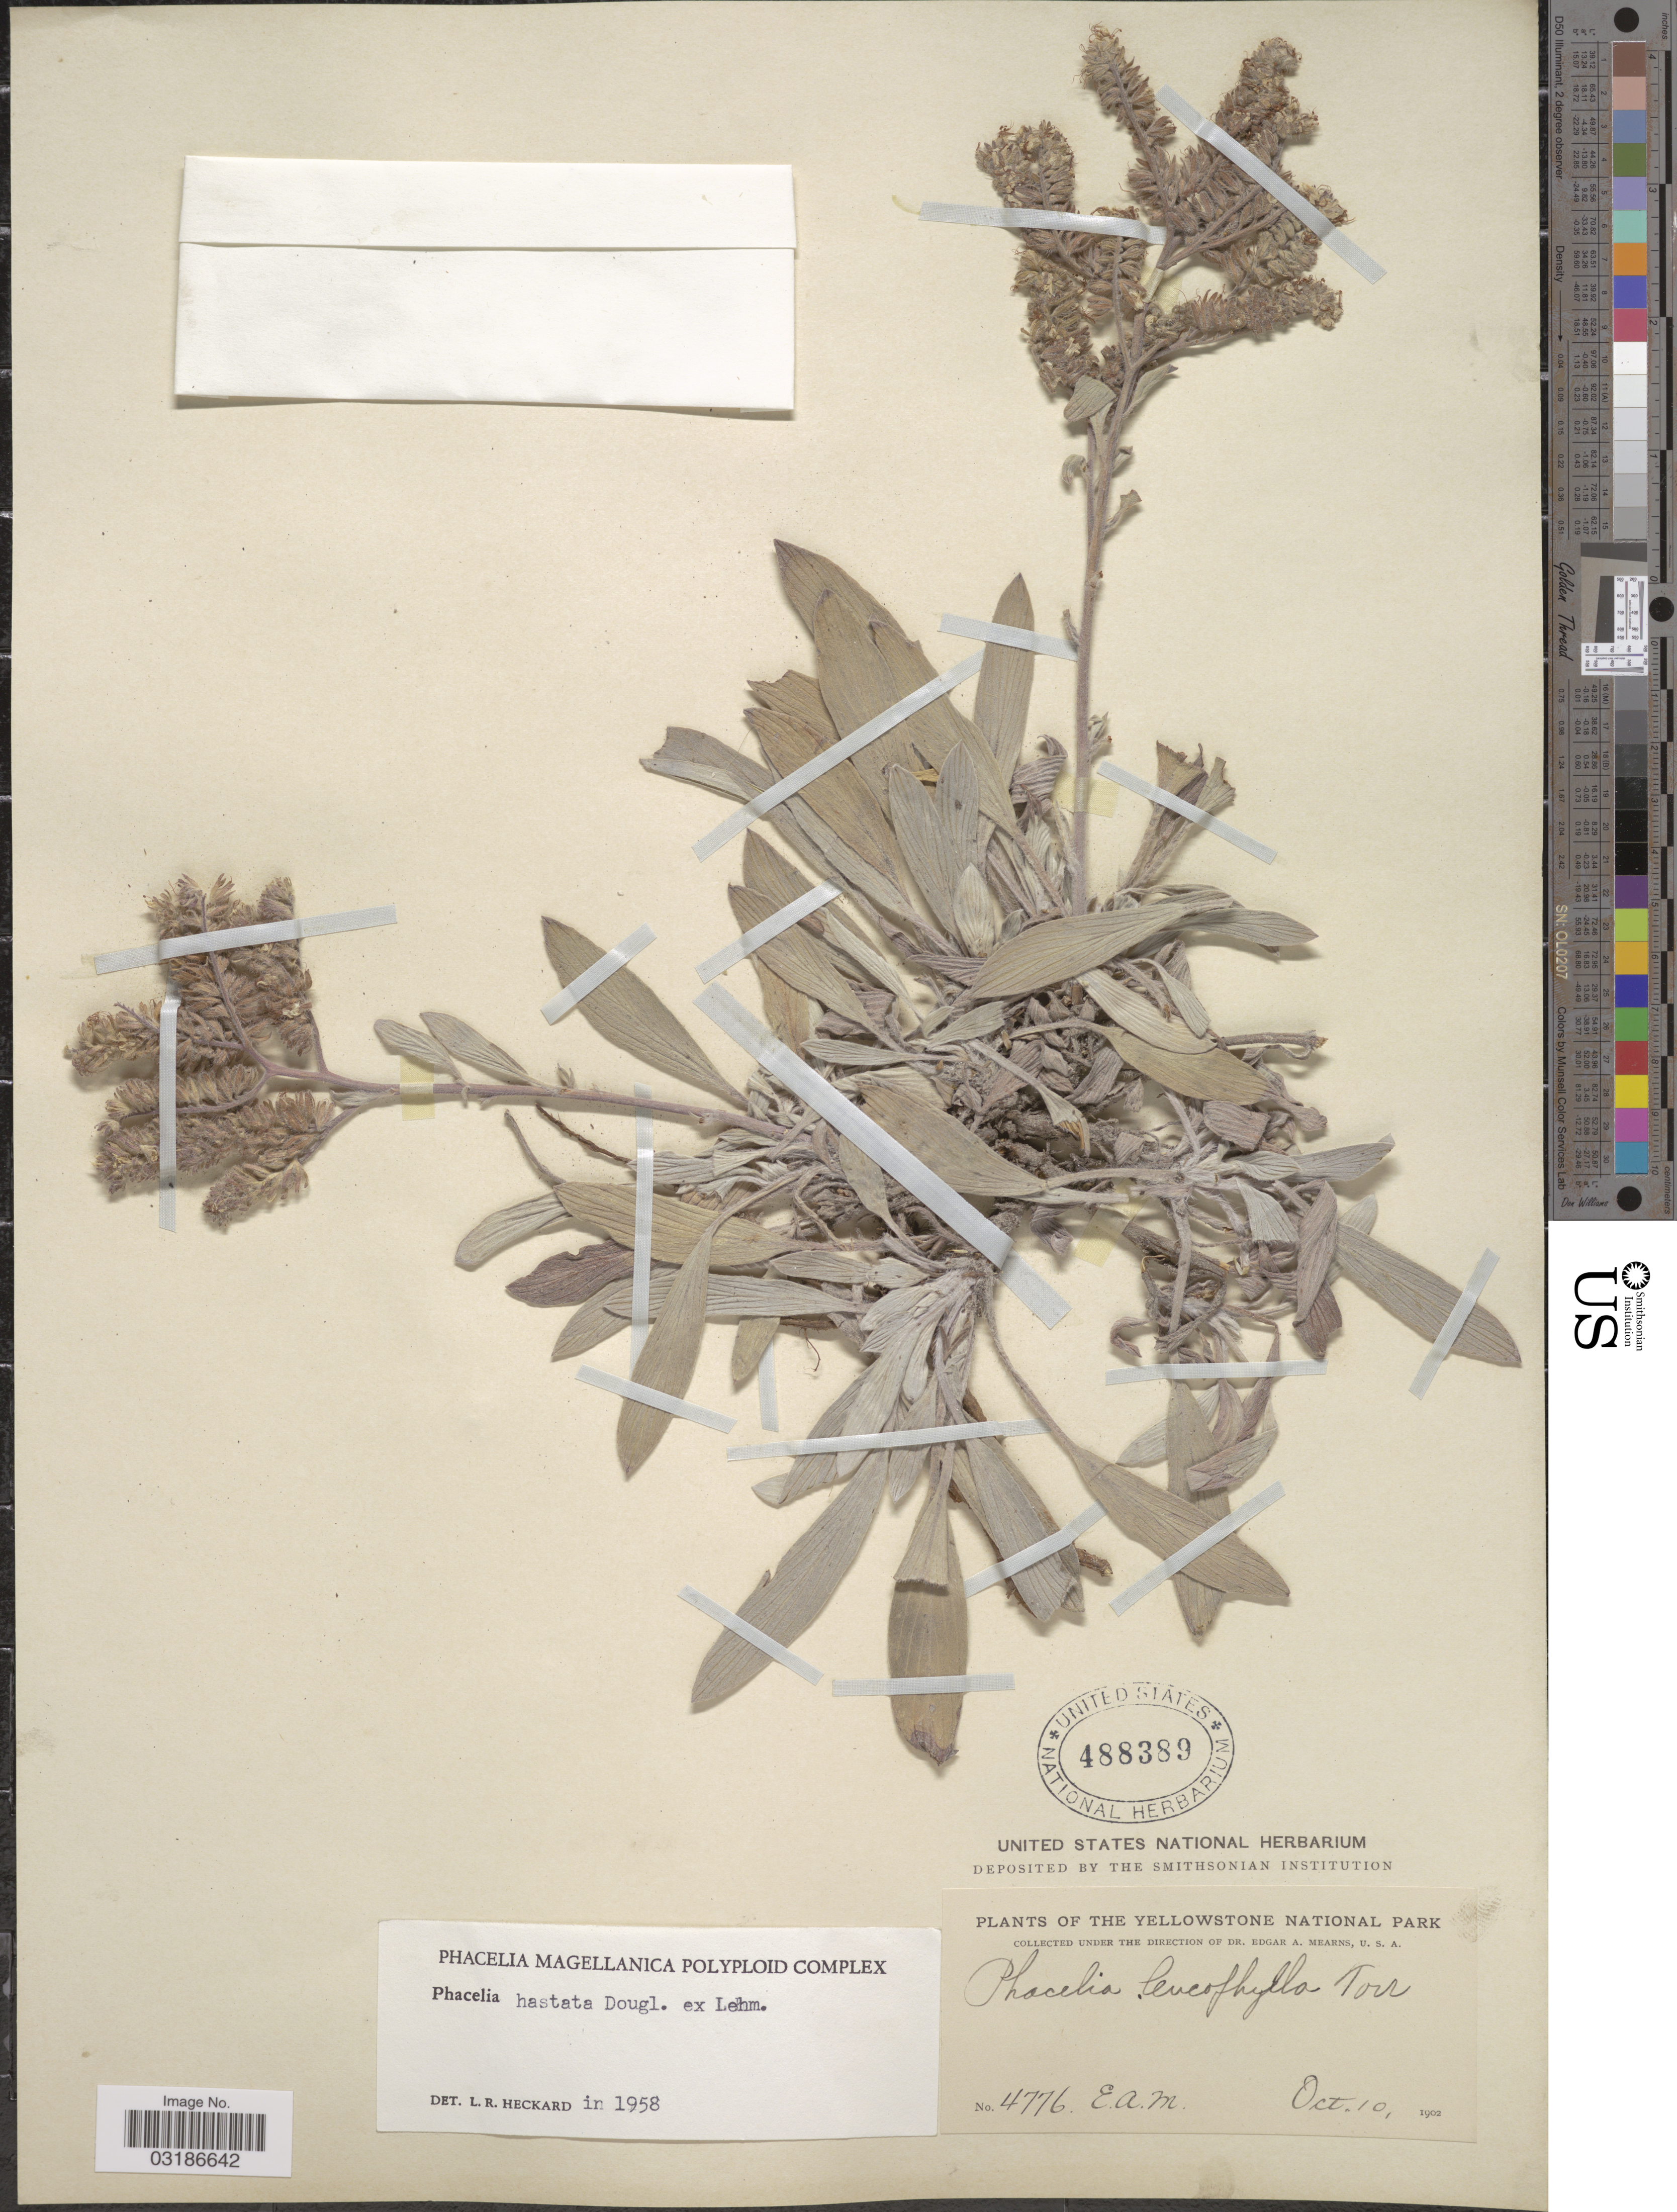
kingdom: Plantae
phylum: Tracheophyta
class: Magnoliopsida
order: Boraginales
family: Hydrophyllaceae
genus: Phacelia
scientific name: Phacelia hastata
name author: Douglas ex Lehm.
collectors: E. A. Mearns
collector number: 4776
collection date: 1902-10-10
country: United States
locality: The Yellowstone National Park.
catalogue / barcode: US 488389